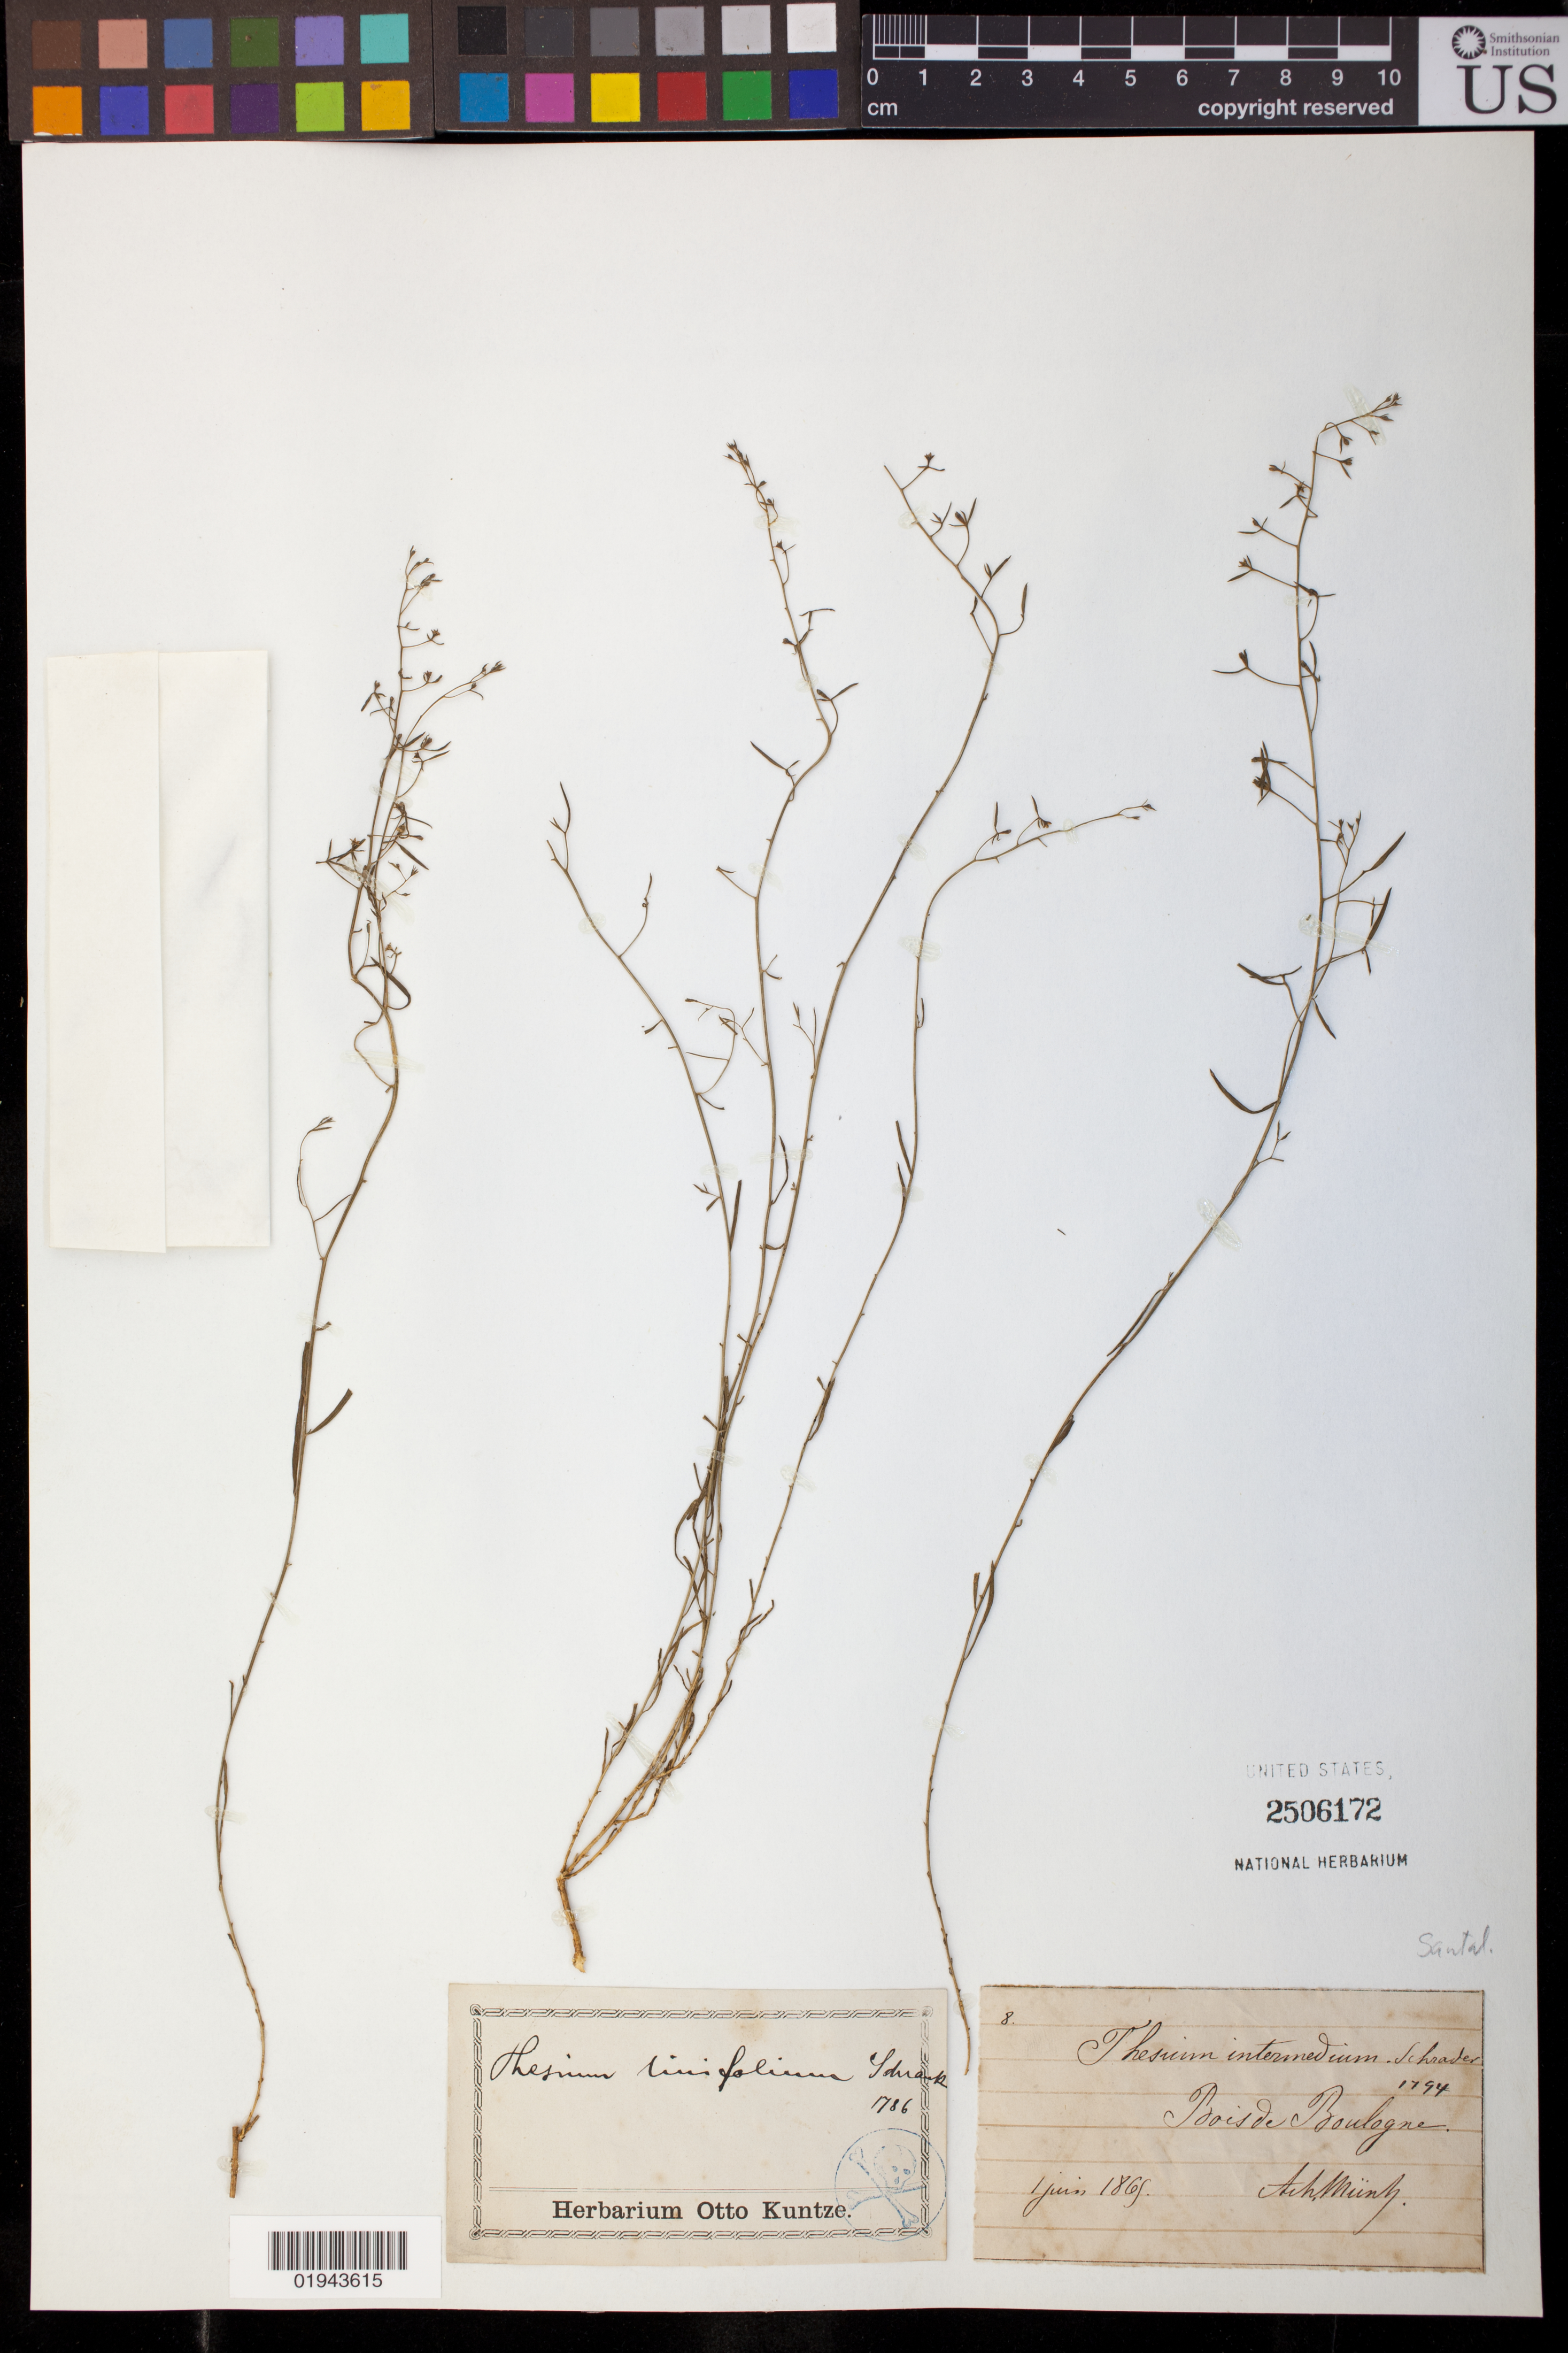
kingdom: Plantae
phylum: Tracheophyta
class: Magnoliopsida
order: Santalales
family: Thesiaceae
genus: Thesium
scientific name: Thesium linophyllum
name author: L.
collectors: P. A. Munz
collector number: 1794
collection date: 1865-06-01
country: France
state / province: Île-de-France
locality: Bois de Boulogne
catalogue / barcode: US 2506172